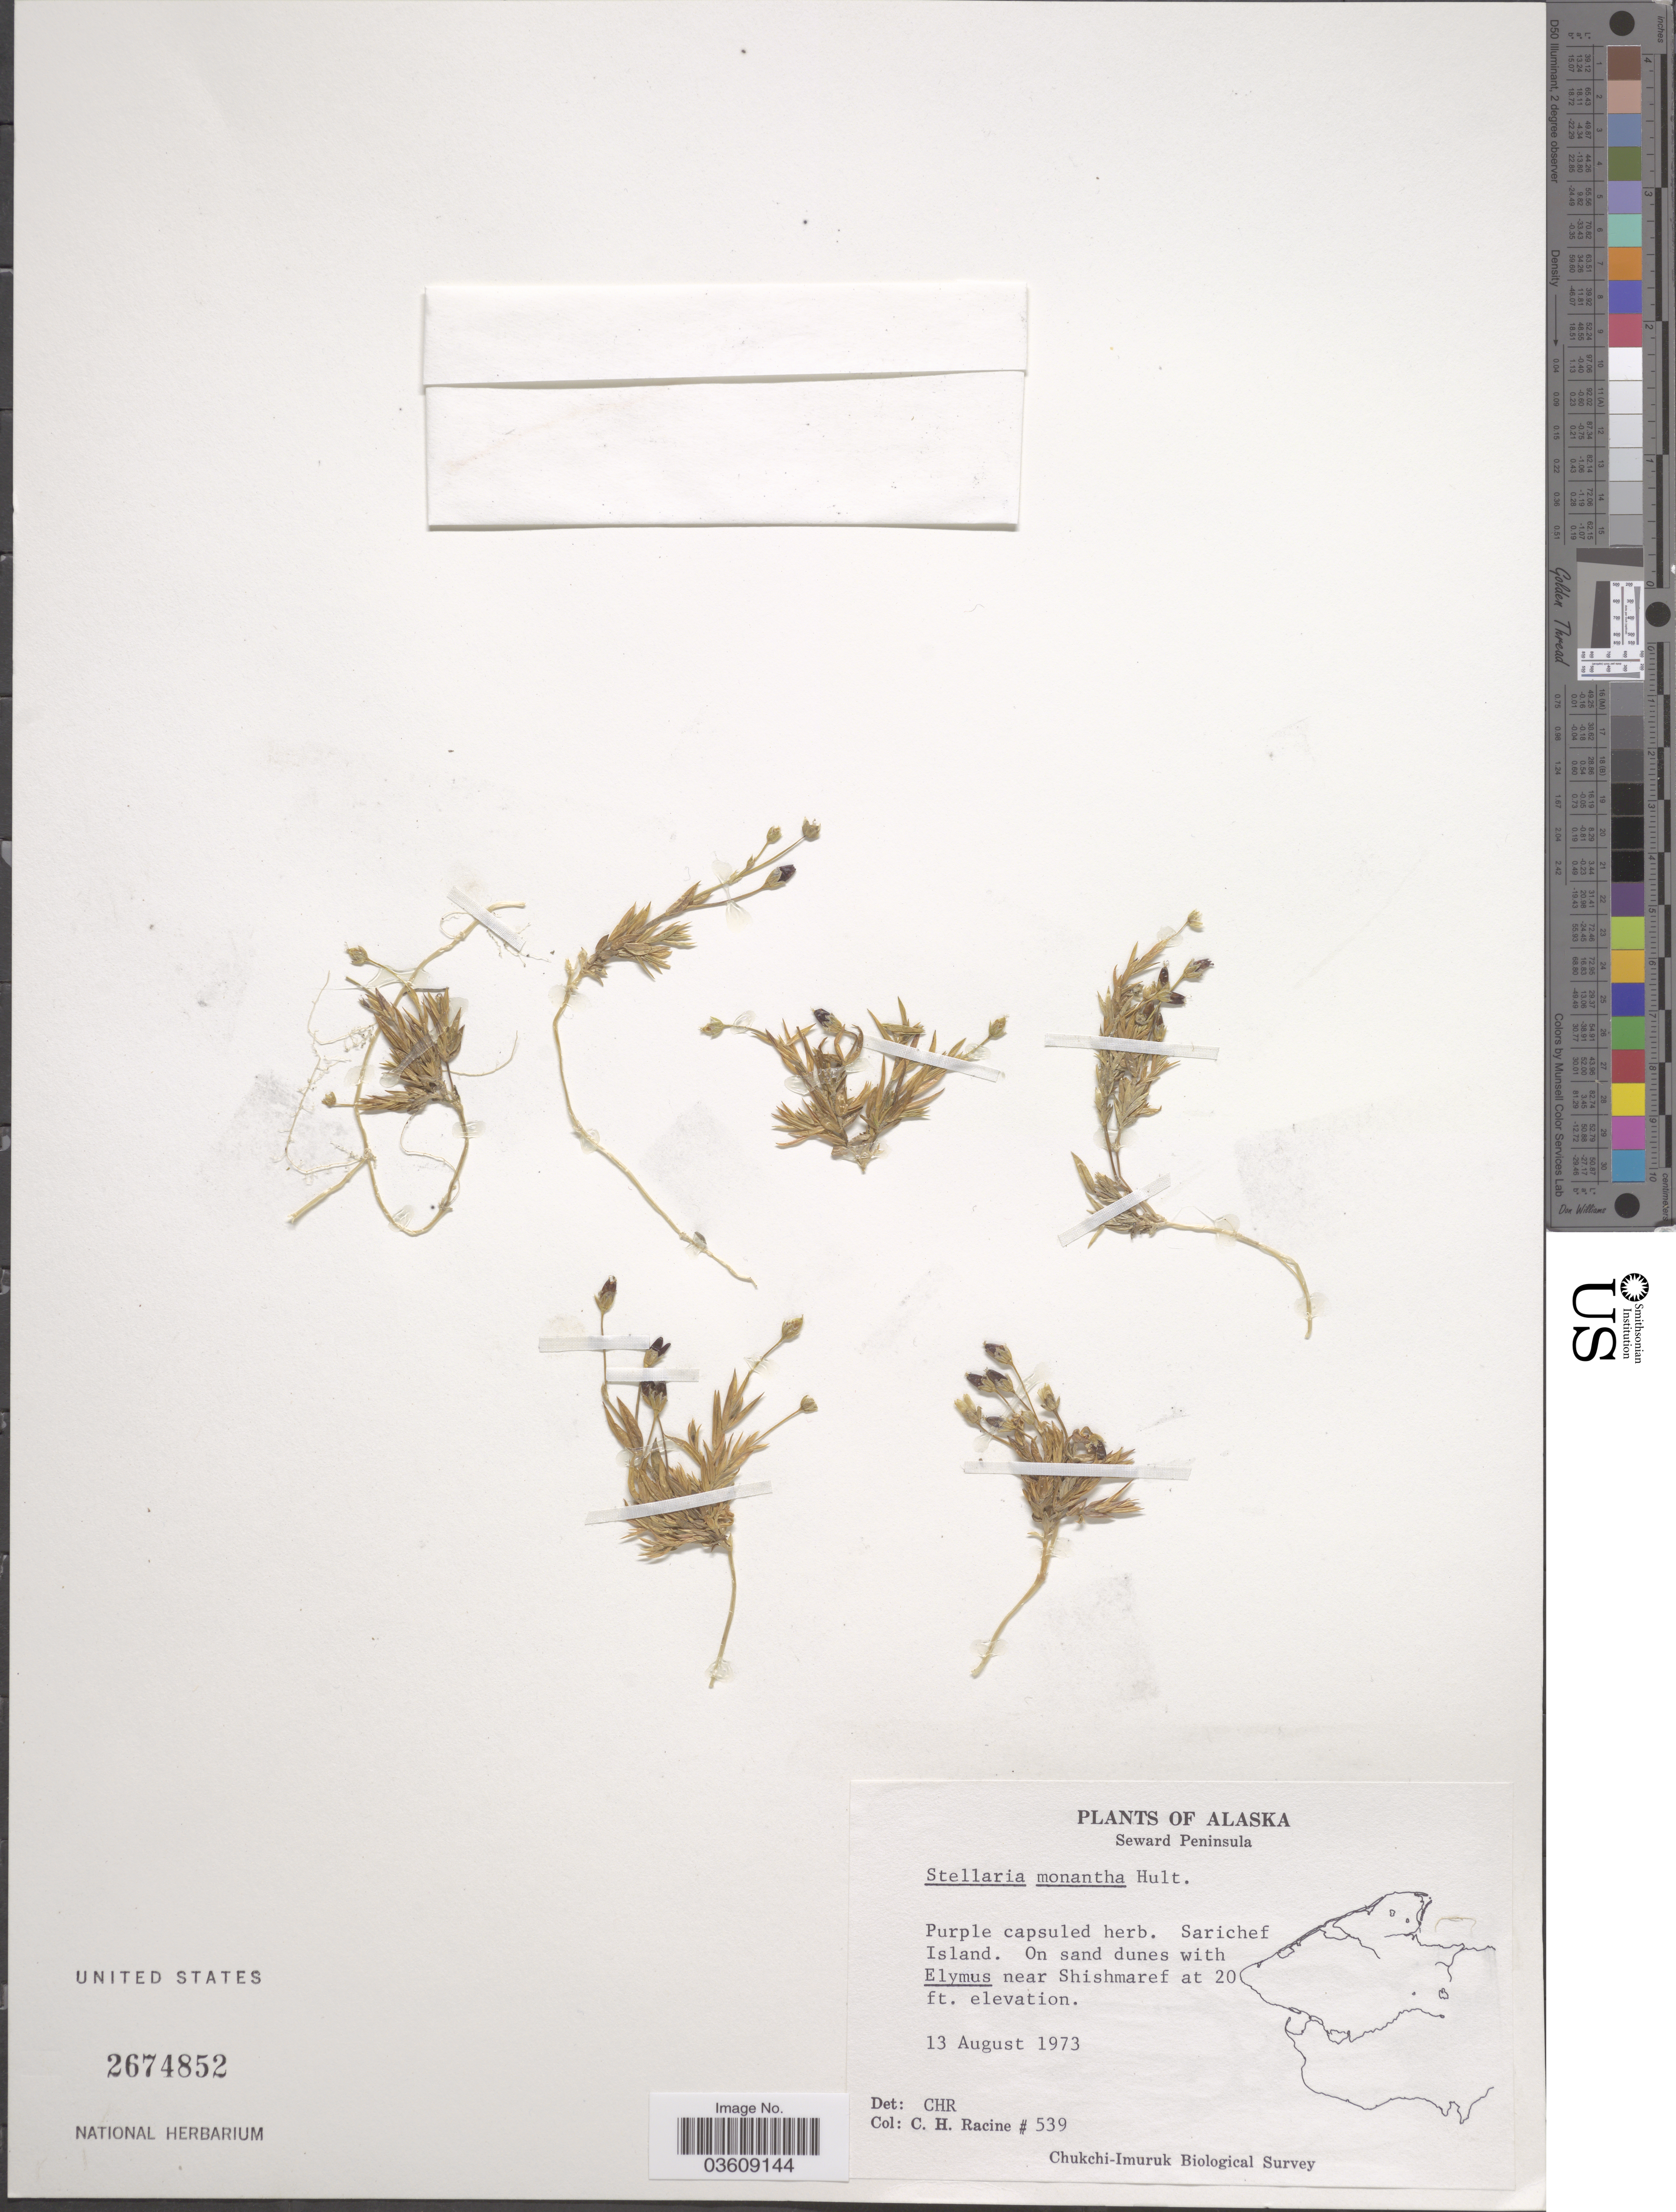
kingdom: Plantae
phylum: Tracheophyta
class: Magnoliopsida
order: Caryophyllales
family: Caryophyllaceae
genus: Stellaria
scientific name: Stellaria monantha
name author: Hultén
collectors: C. Racine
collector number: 539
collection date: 1973-08-13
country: United States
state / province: Alaska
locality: Seward Peninsula. Sarichef Island. Near Shishmaref.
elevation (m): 6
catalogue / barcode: US 2674852